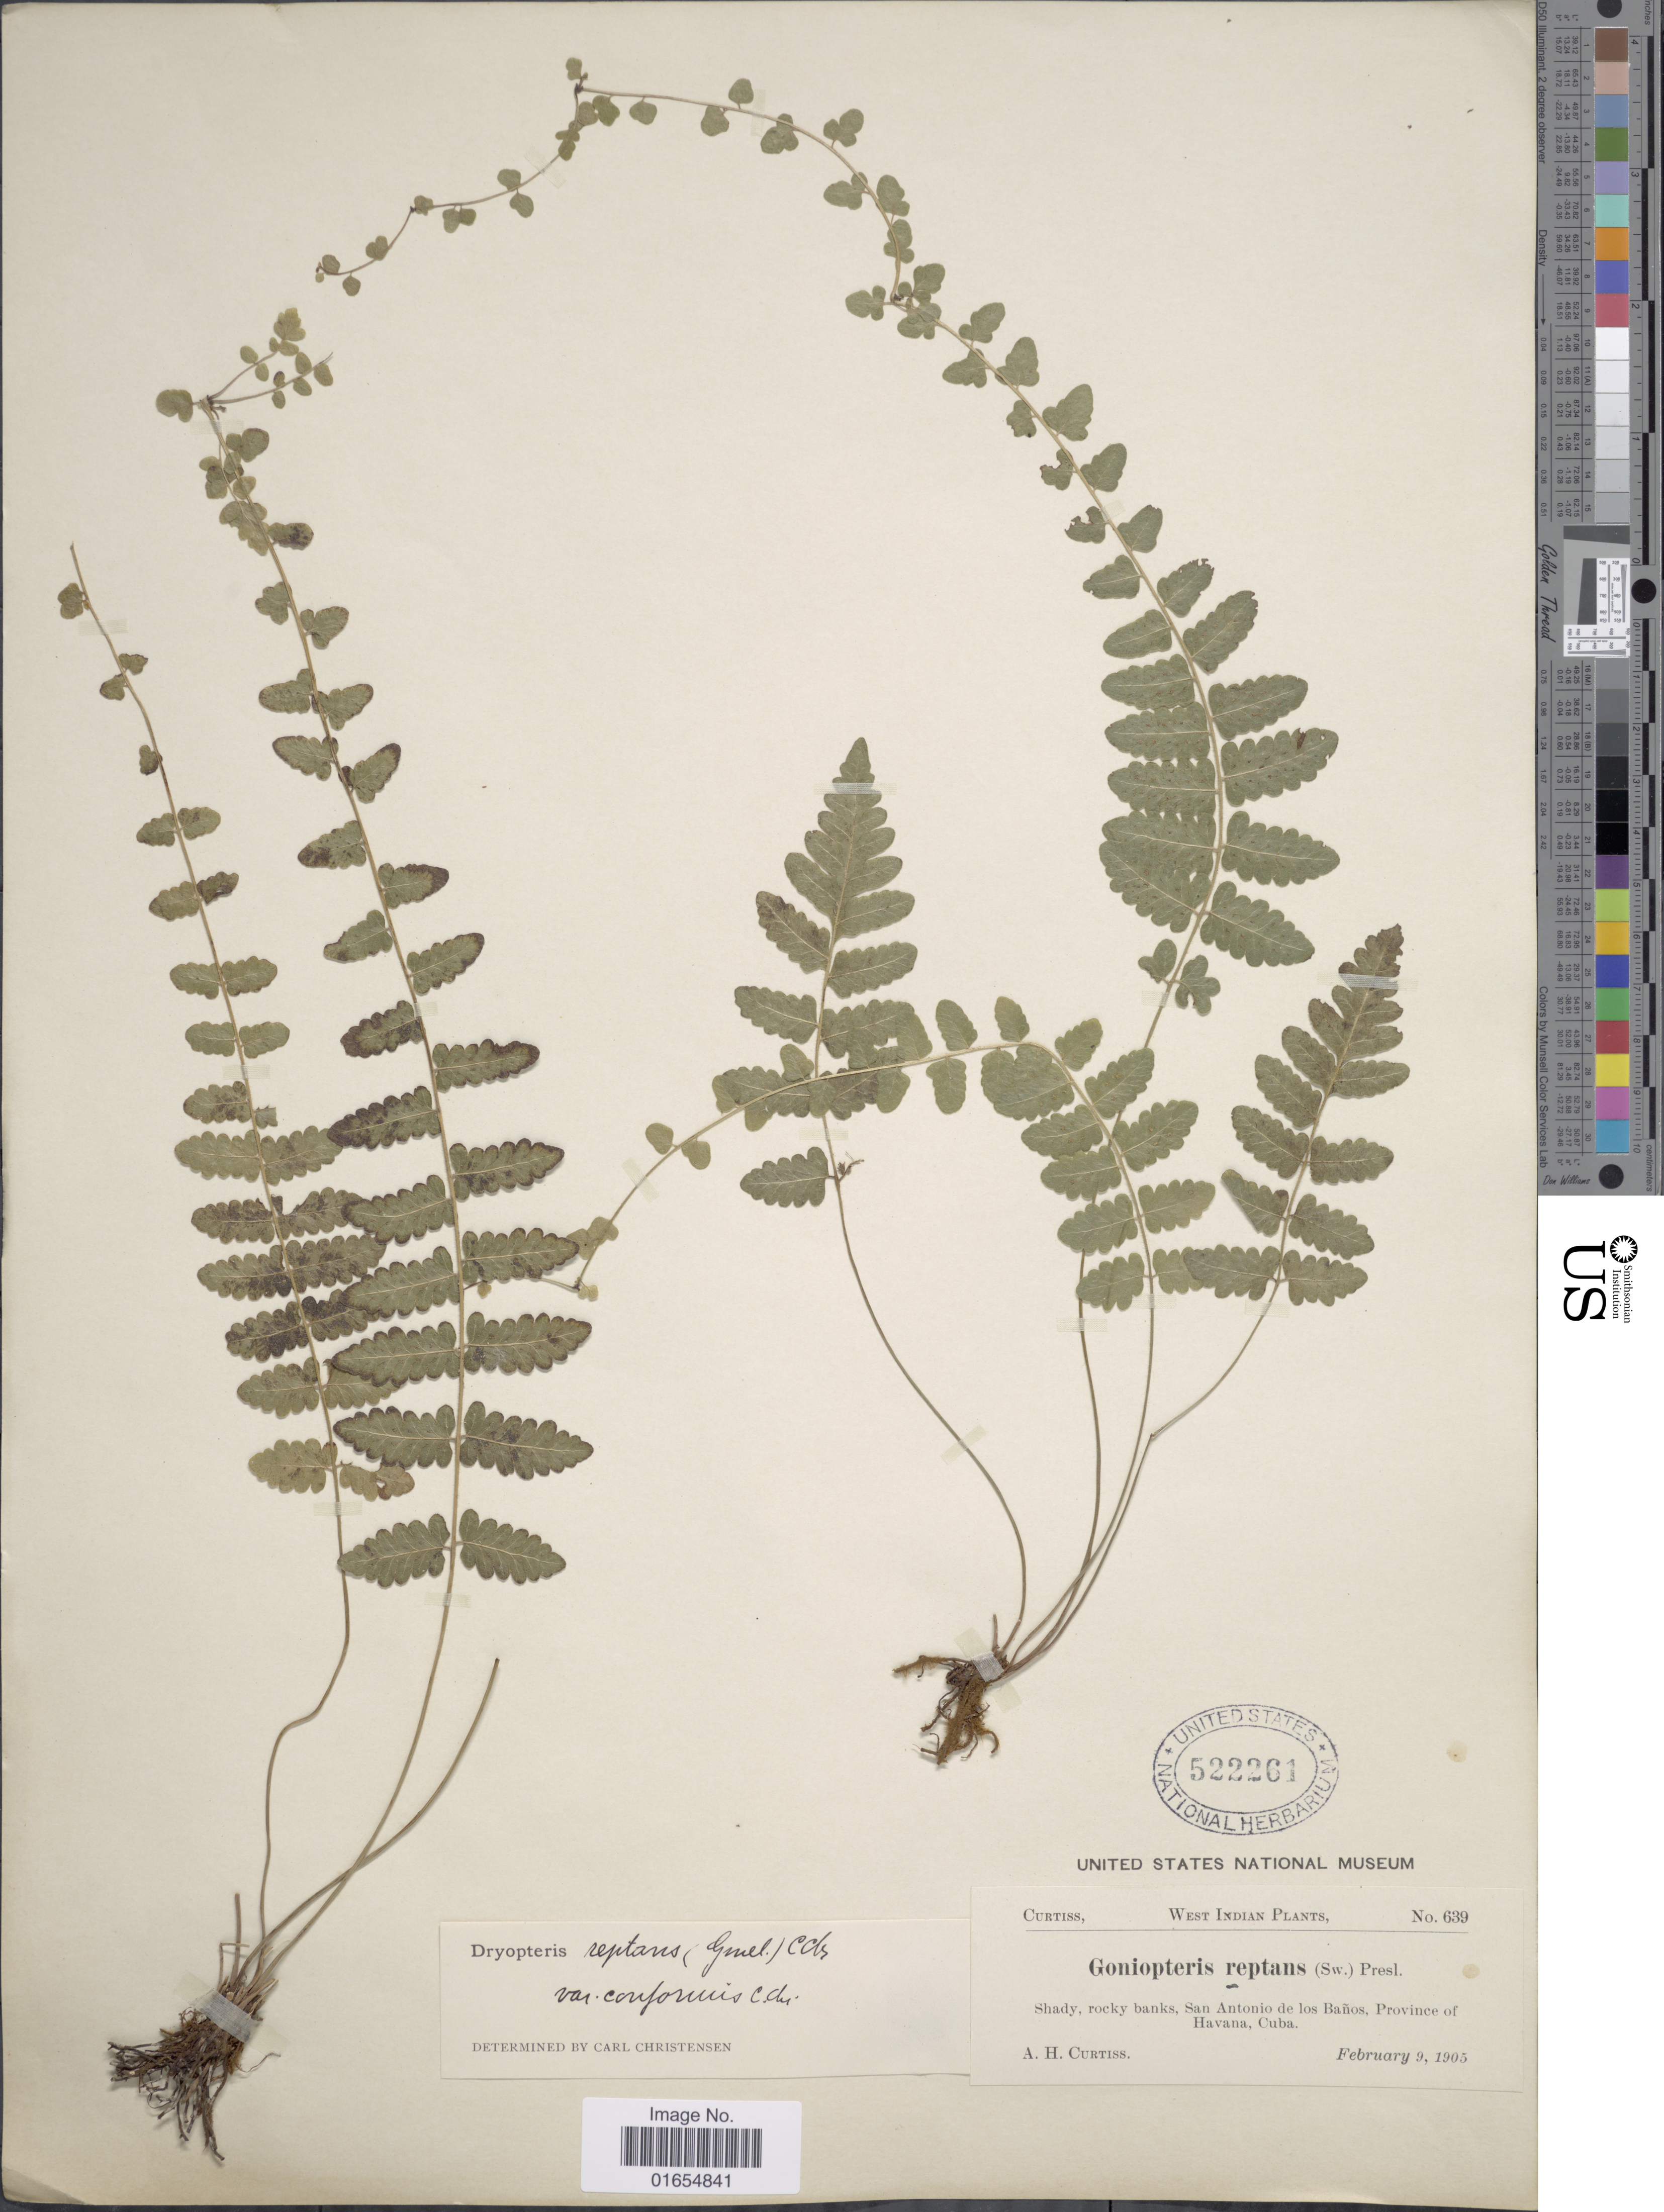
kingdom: Plantae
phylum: Tracheophyta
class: Polypodiopsida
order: Polypodiales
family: Thelypteridaceae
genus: Goniopteris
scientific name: Goniopteris reptans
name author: (J.F. Gmel.) C. Presl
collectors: A. H. Curtiss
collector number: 639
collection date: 1905-02-09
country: Cuba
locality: Shady, rocky banks, San Antonio de los Banos, Province of Havana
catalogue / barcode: US 522261